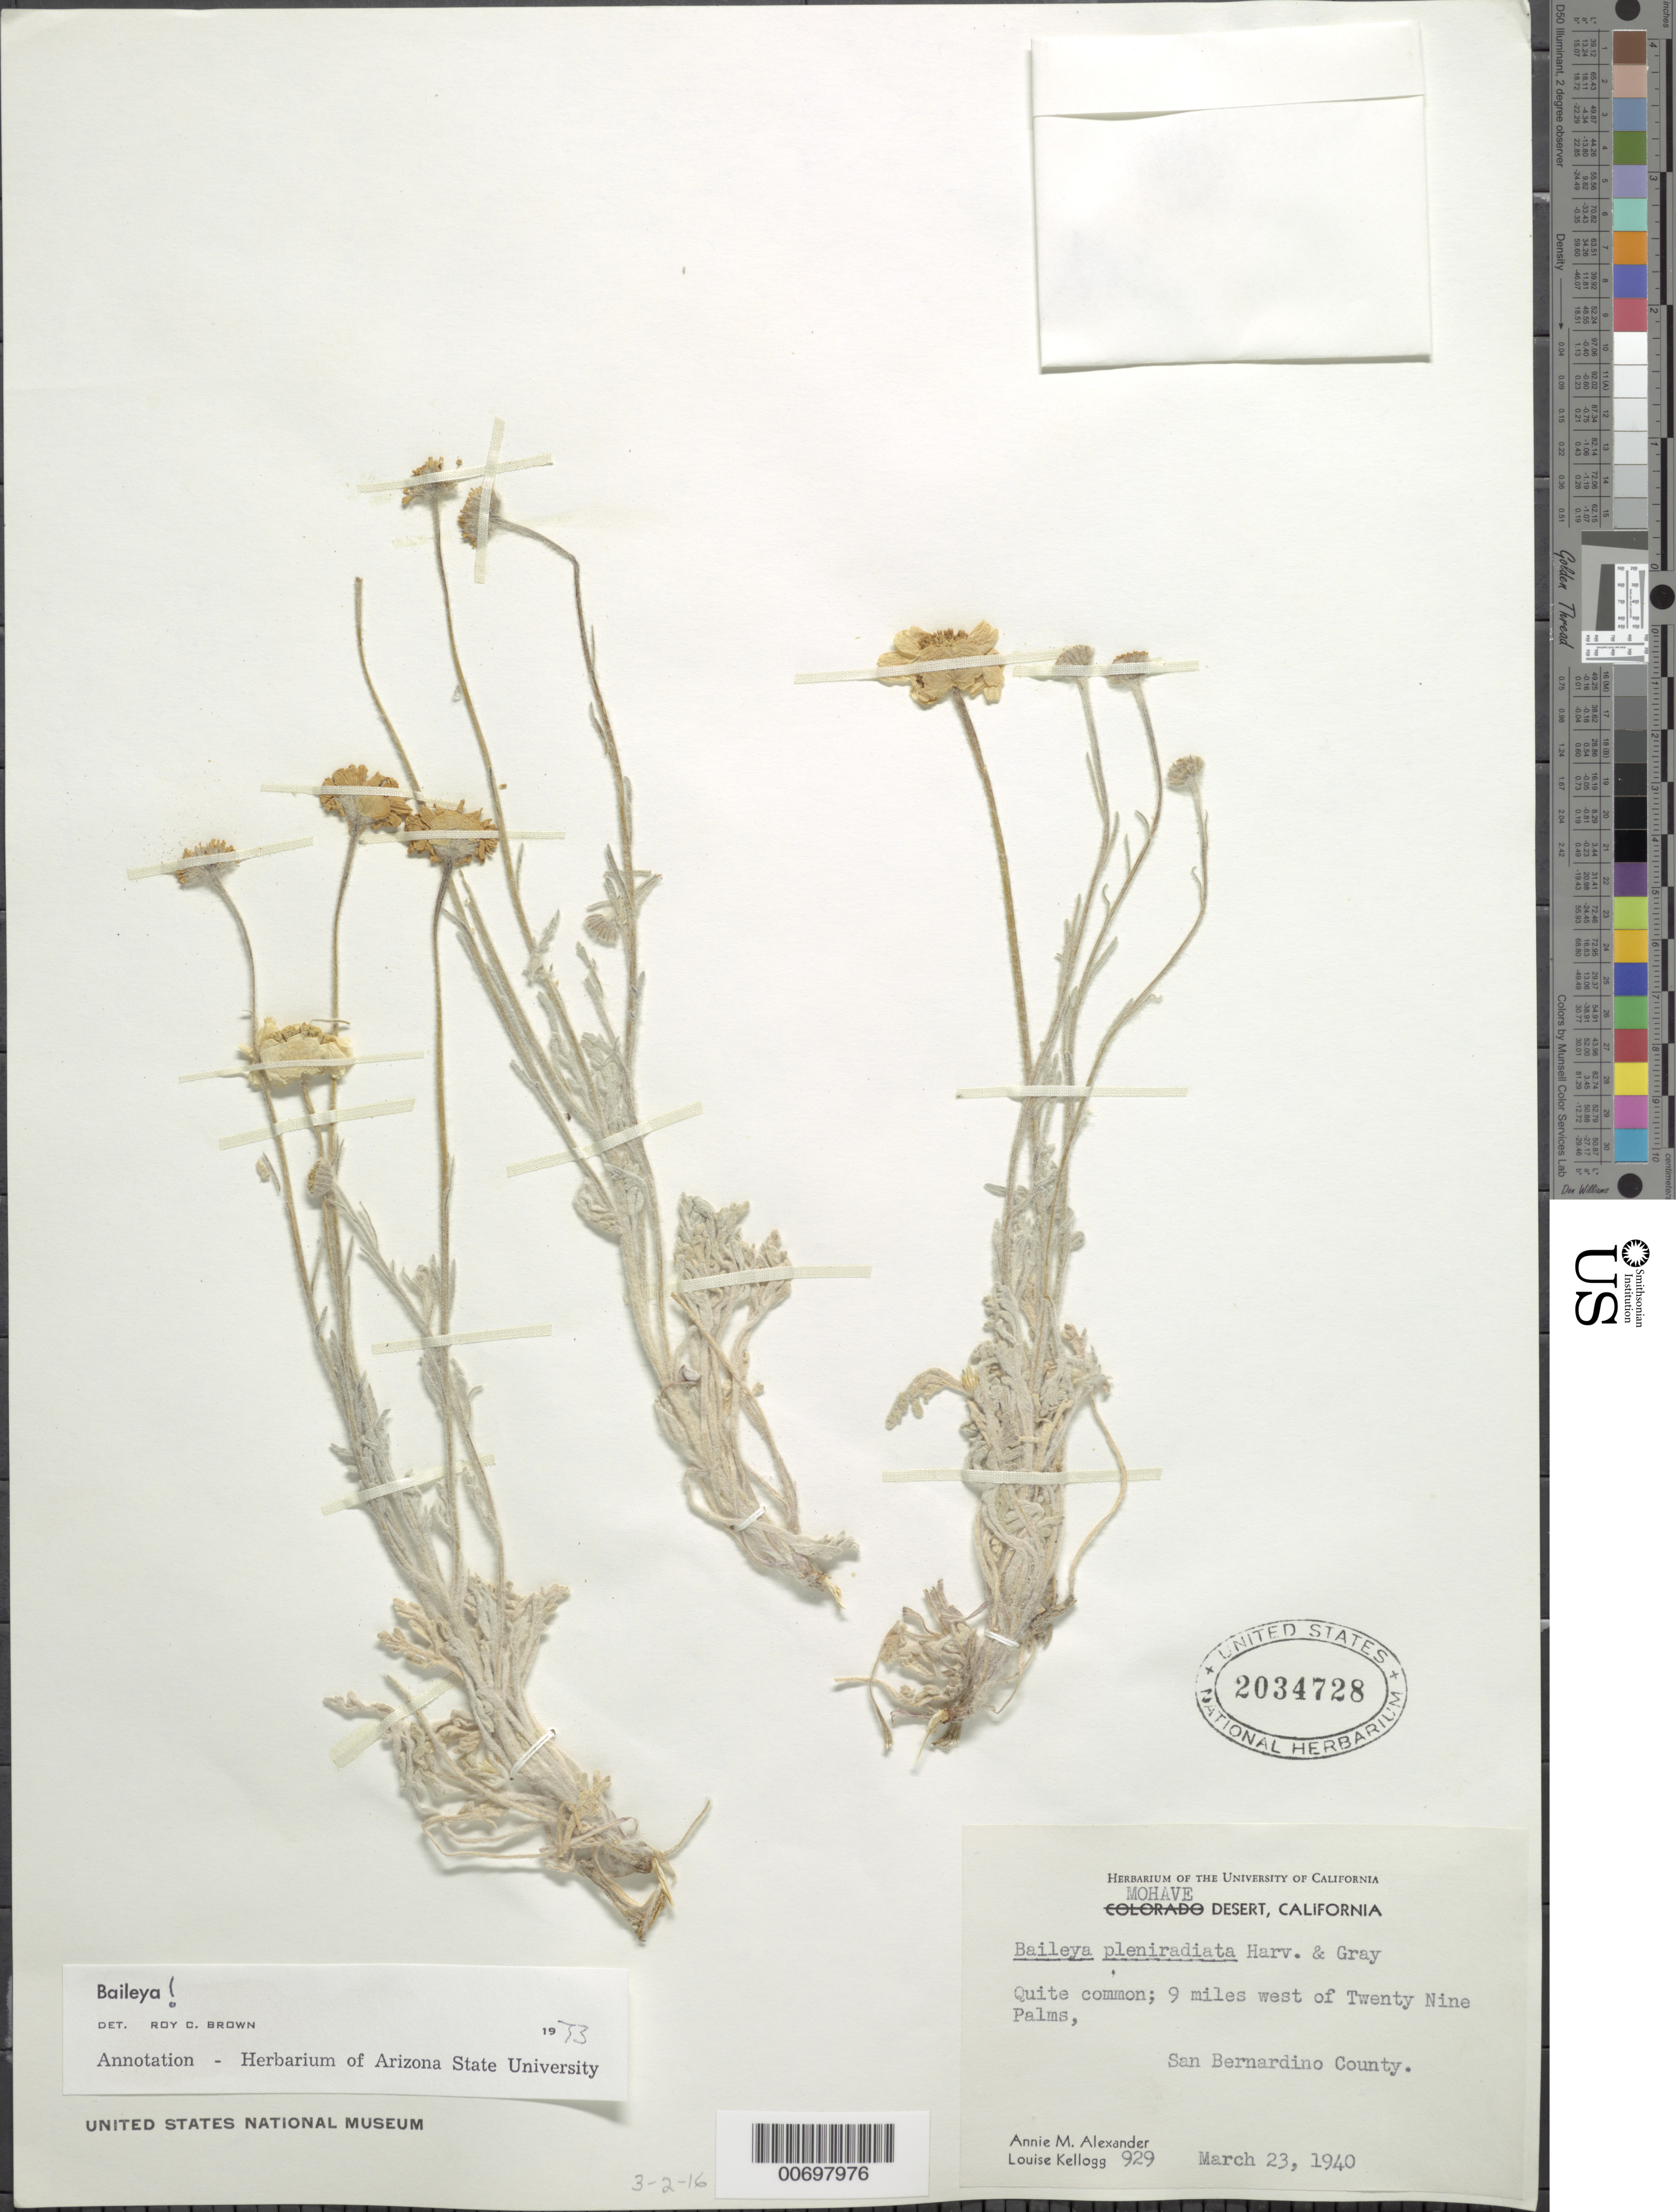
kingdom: Plantae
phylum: Tracheophyta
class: Magnoliopsida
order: Asterales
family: Asteraceae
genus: Baileya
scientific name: Baileya pleniradiata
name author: Harv. & A. Gray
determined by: Brown, Roy C.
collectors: A. M. Alexander & L. Kellogg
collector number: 929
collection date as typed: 23 Mar 1940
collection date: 1940-03-23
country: United States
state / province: California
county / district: San Bernardino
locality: Quite common; 9 miles west of Twenty Nine Palms. Mohave Desert.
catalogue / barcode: US 2034728